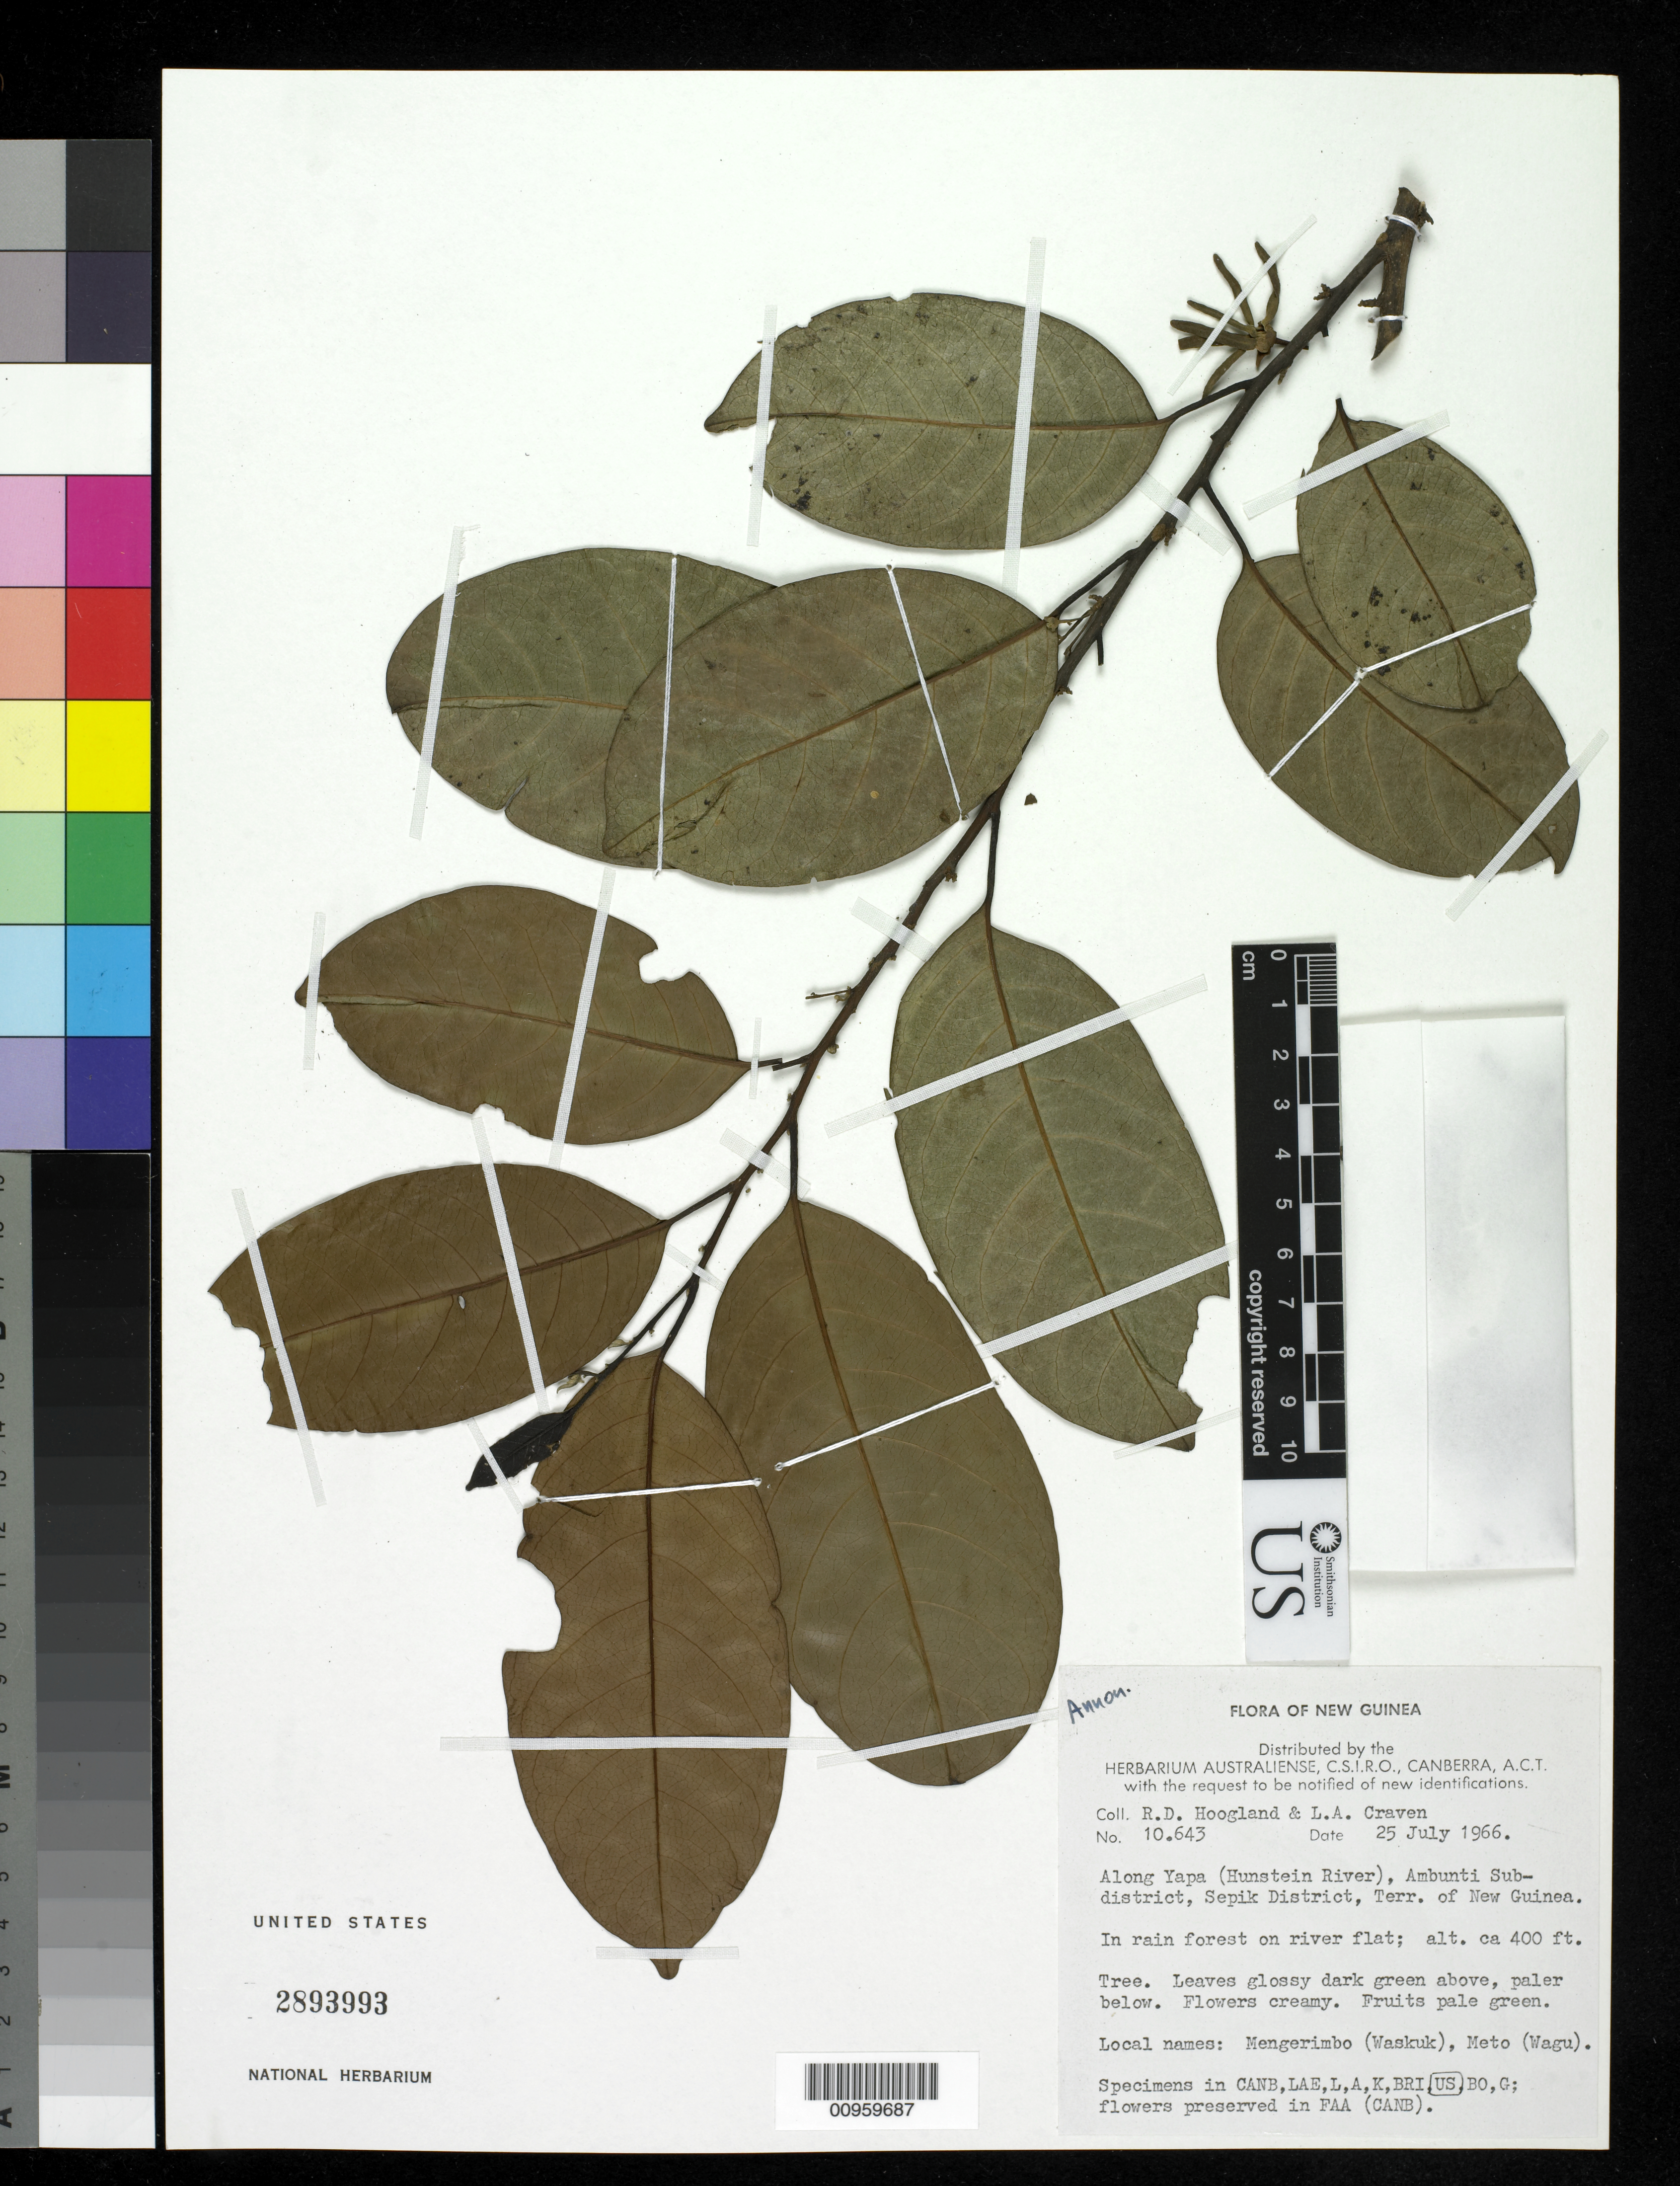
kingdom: Plantae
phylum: Tracheophyta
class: Magnoliopsida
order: Magnoliales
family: Annonaceae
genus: Drepananthus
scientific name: Drepananthus petiolatus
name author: (Diels) Surveswaran & R.M.K. Saunders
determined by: Strong, Mark T., (BOT), Smithsonian Institution - National Museum of Natural History (UNITED STATES)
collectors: R. D. Hoogland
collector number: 10643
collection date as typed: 25 Jul 1966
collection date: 1966-07-25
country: Papua New Guinea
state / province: East Sepik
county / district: Ambunti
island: New Guinea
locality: Along Yapa (Hunstein River)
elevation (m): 122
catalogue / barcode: US 2893993